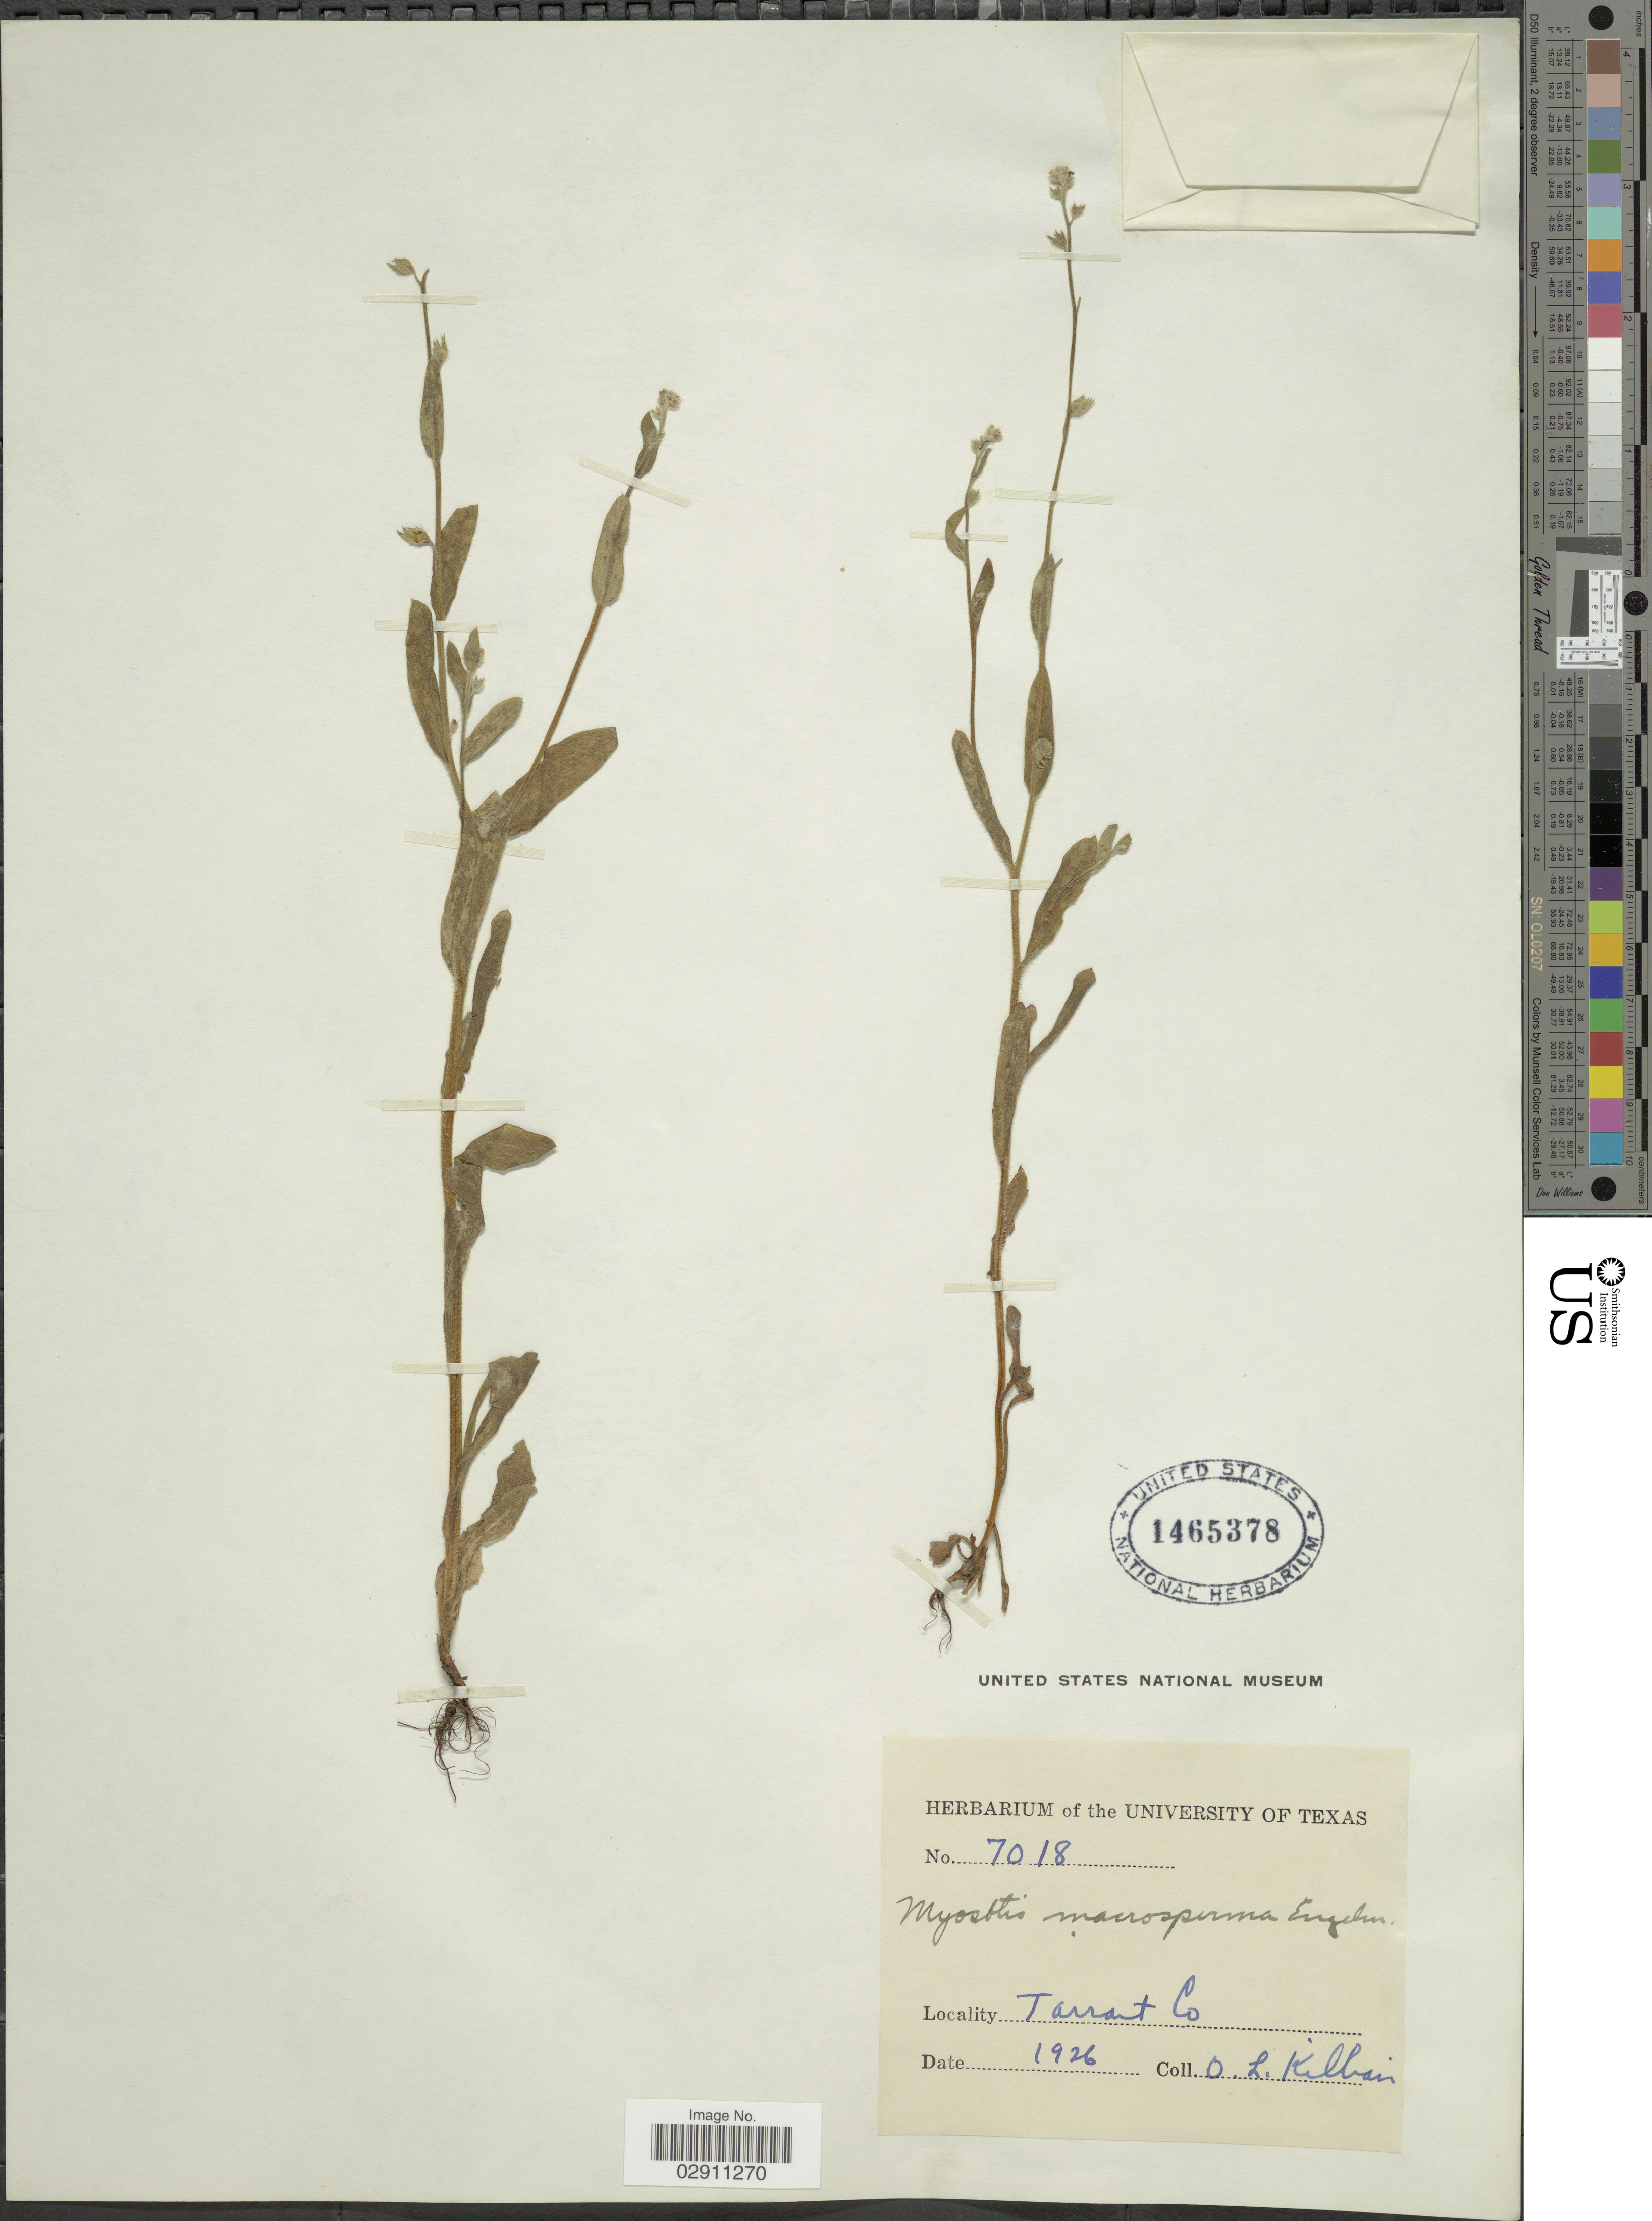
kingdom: Plantae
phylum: Tracheophyta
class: Magnoliopsida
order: Boraginales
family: Boraginaceae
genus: Myosotis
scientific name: Myosotis verna var. macrosperma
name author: (Engelm.) Chapm.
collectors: O. Killias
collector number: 7018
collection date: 1926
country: United States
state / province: Texas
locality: Tarrant Co.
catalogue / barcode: US 1465378